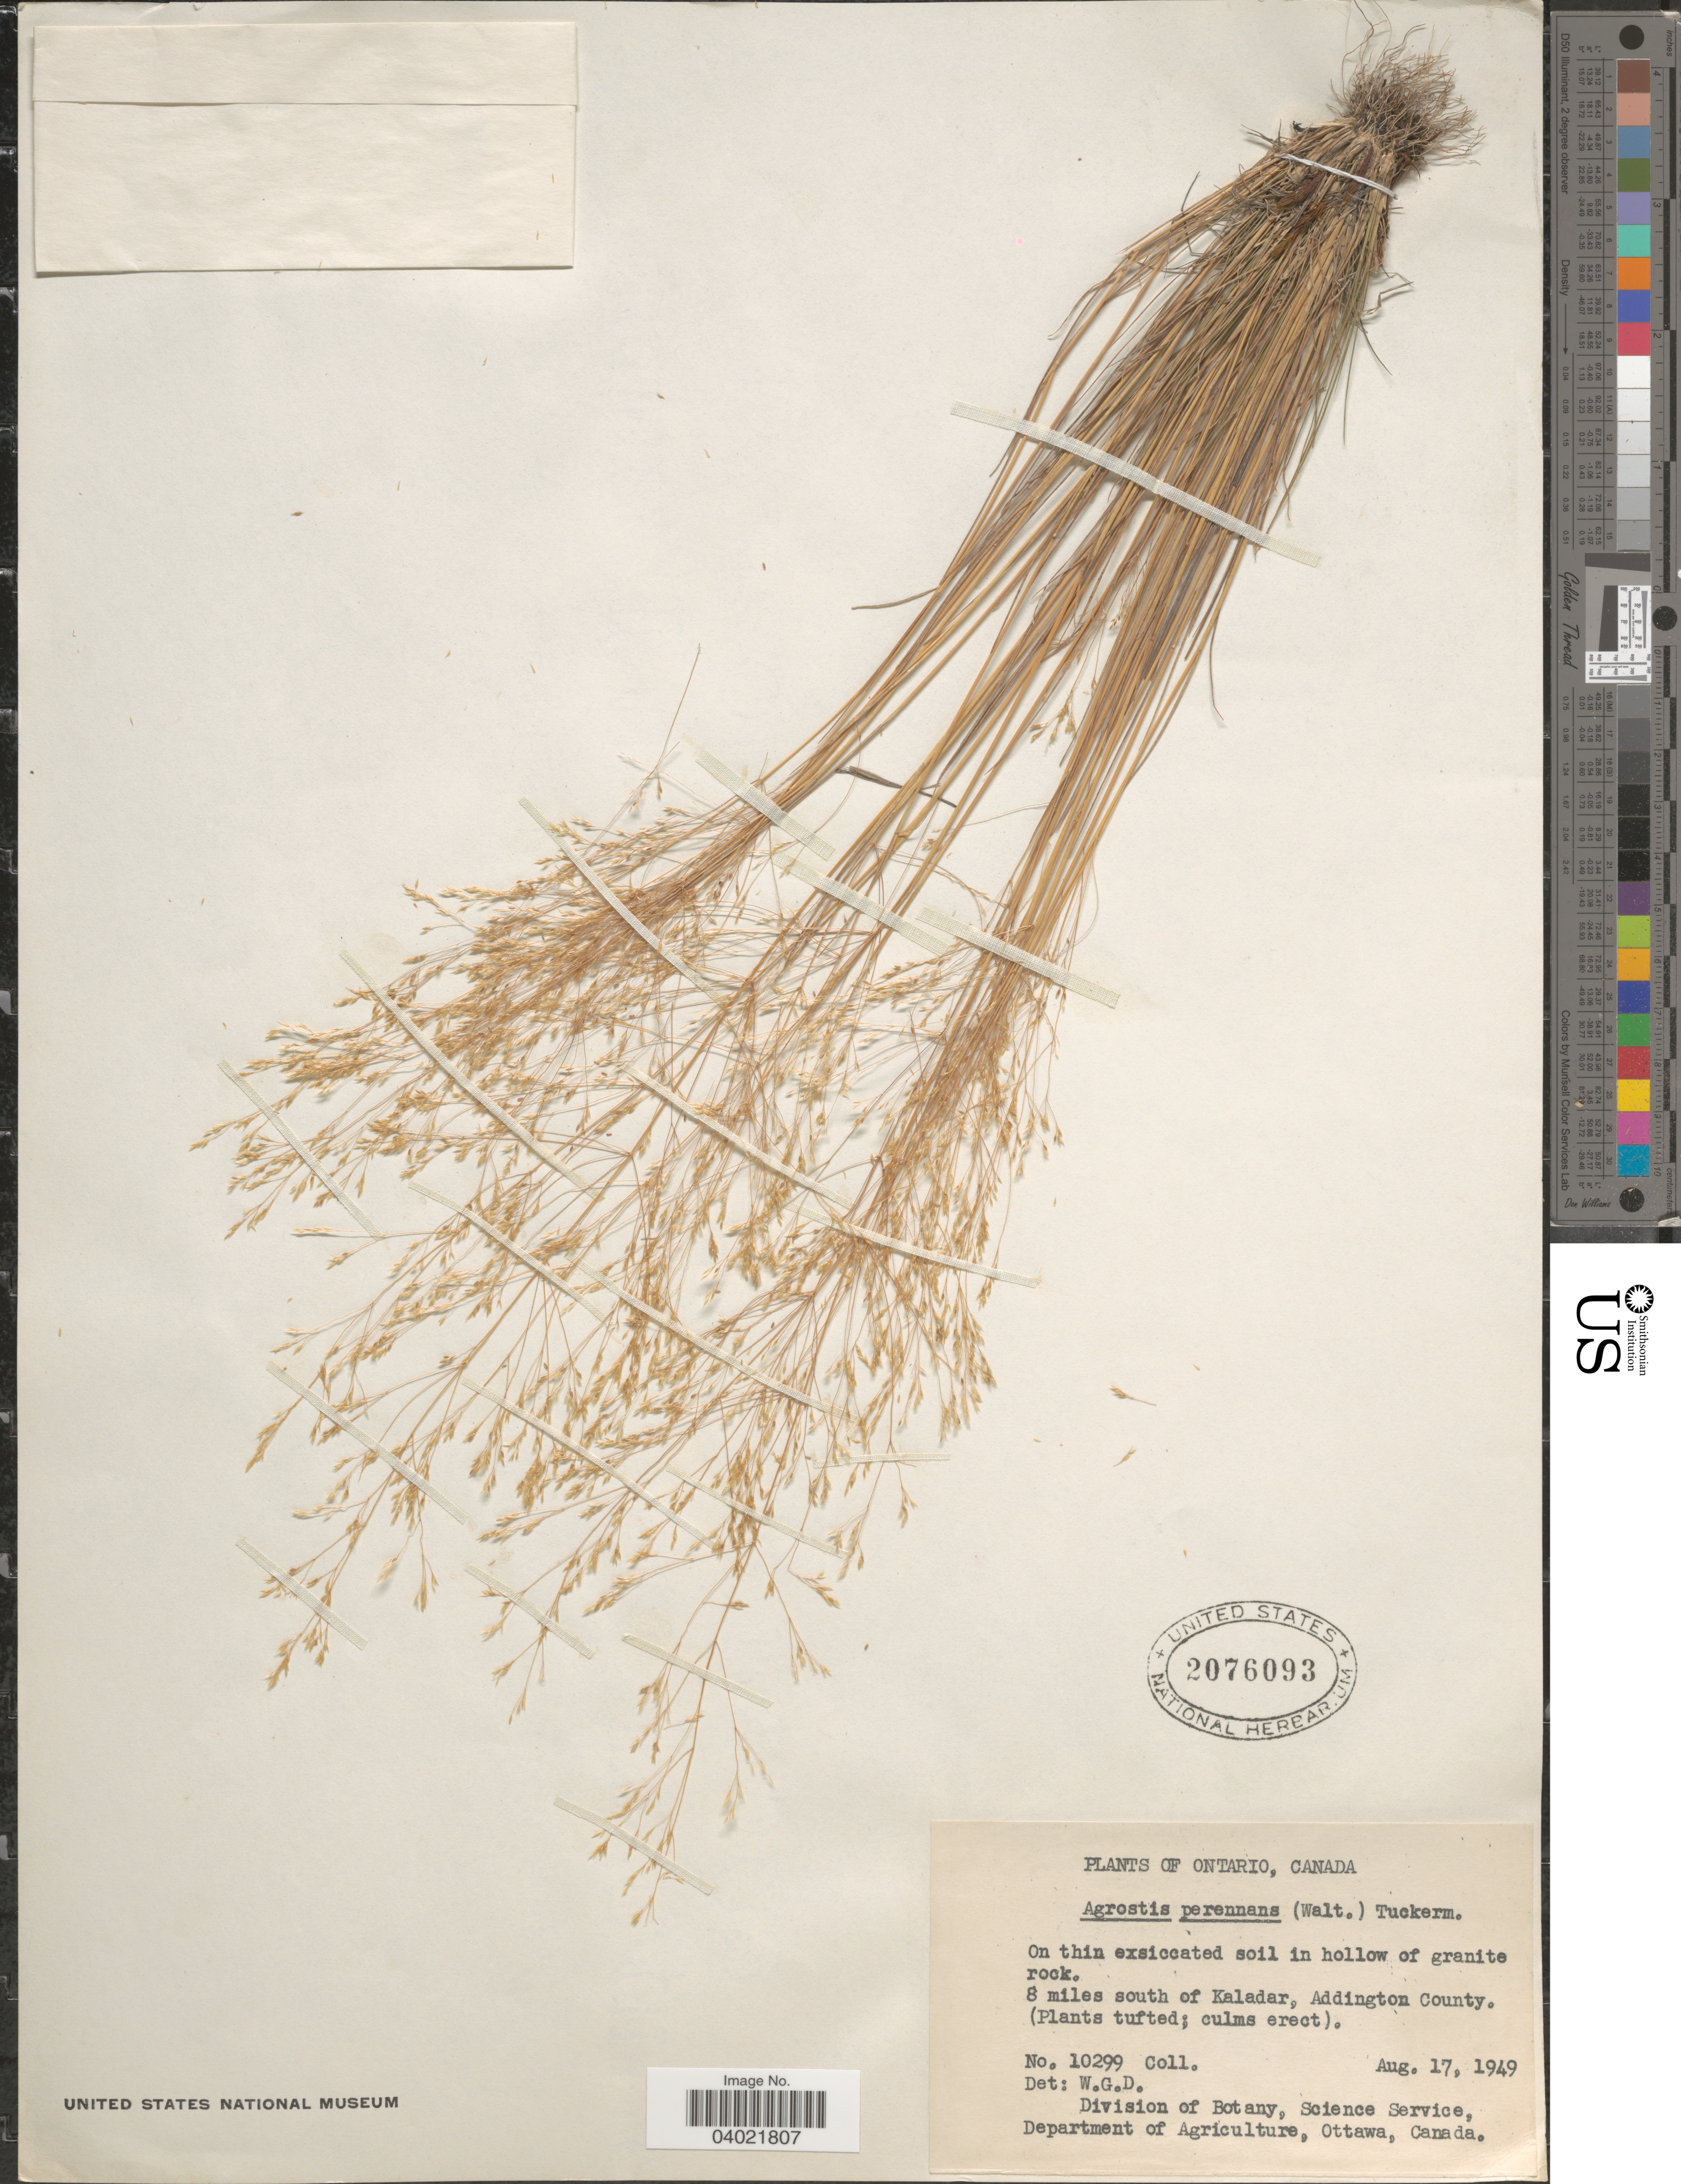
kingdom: Plantae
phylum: Tracheophyta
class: Liliopsida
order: Poales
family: Poaceae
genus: Agrostis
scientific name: Agrostis perennans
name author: (Walter) Tuck.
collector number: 10299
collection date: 1949-08-17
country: Canada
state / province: Ontario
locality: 8 miles south of Kaladar, Addington County.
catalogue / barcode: US 2076093